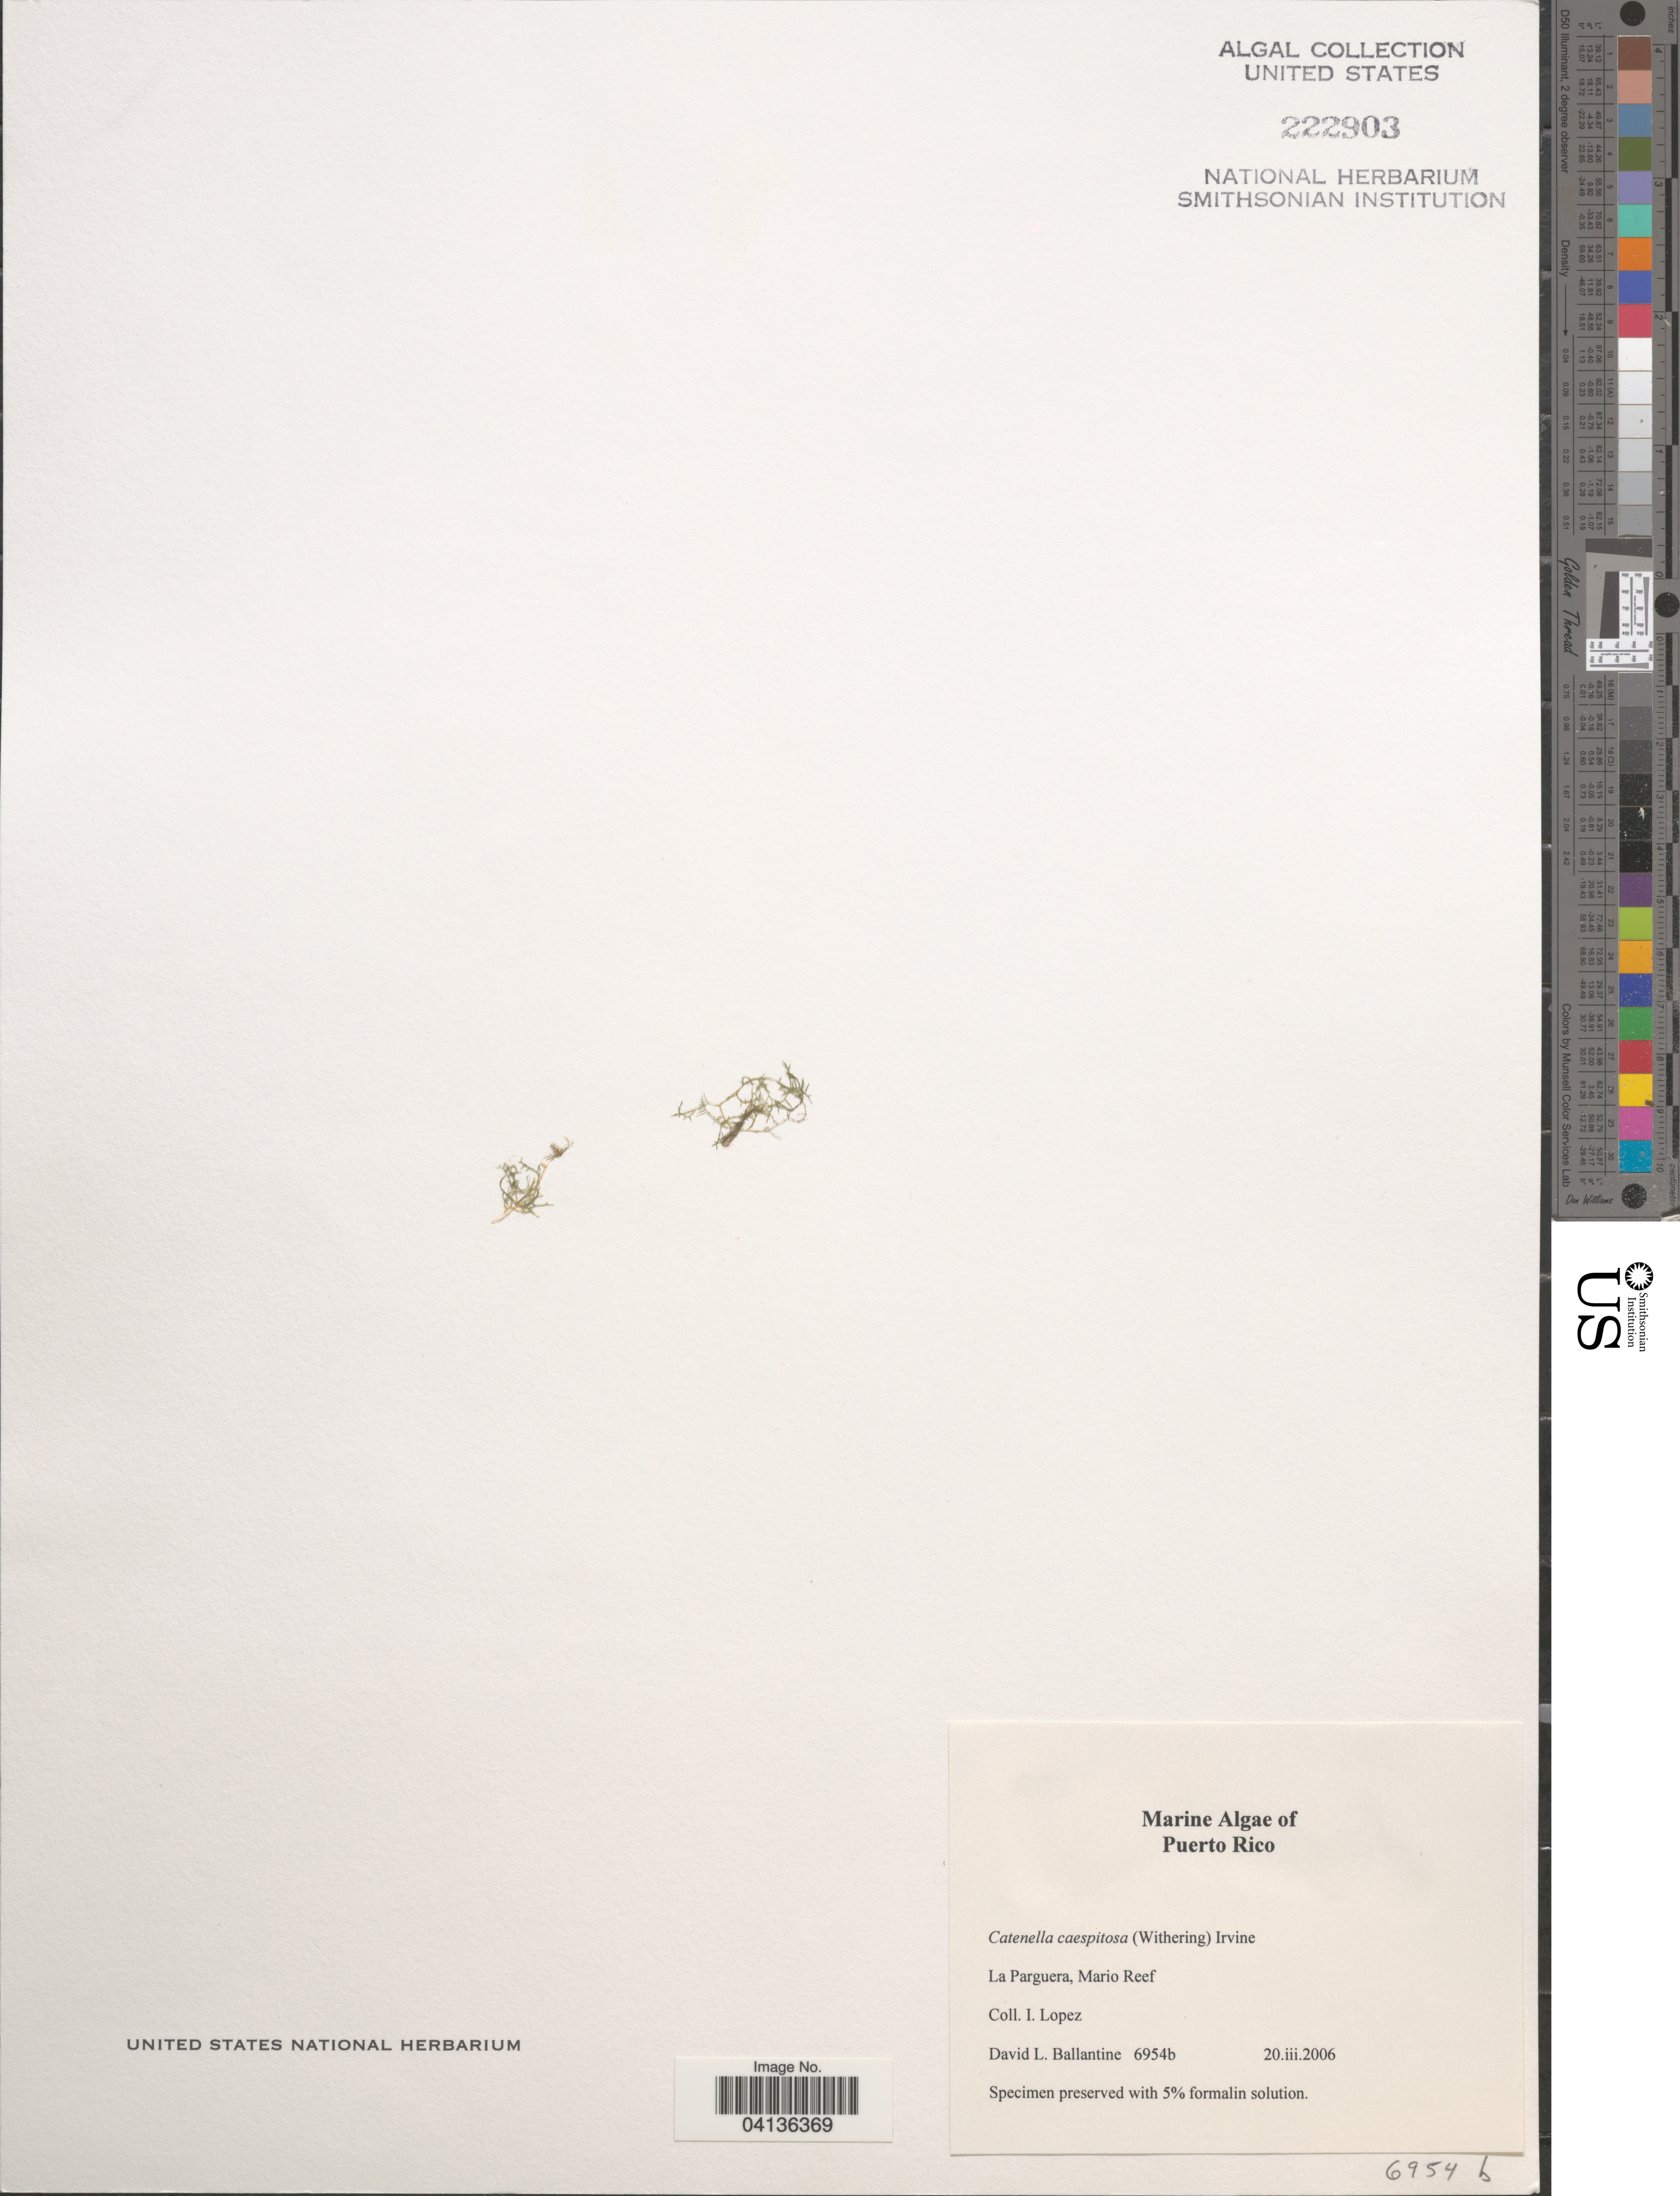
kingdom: Plantae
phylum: Rhodophyta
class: Florideophyceae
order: Gigartinales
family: Caulacanthaceae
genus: Catenella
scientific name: Catenella caespitosa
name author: (With.) L.M. Irvine in Parke & P.S. Dixon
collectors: I. Lopez & D.L. Ballantine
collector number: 6954b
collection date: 2006-03-20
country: Puerto Rico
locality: La Parguera, Mario Reef.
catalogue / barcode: US 222903